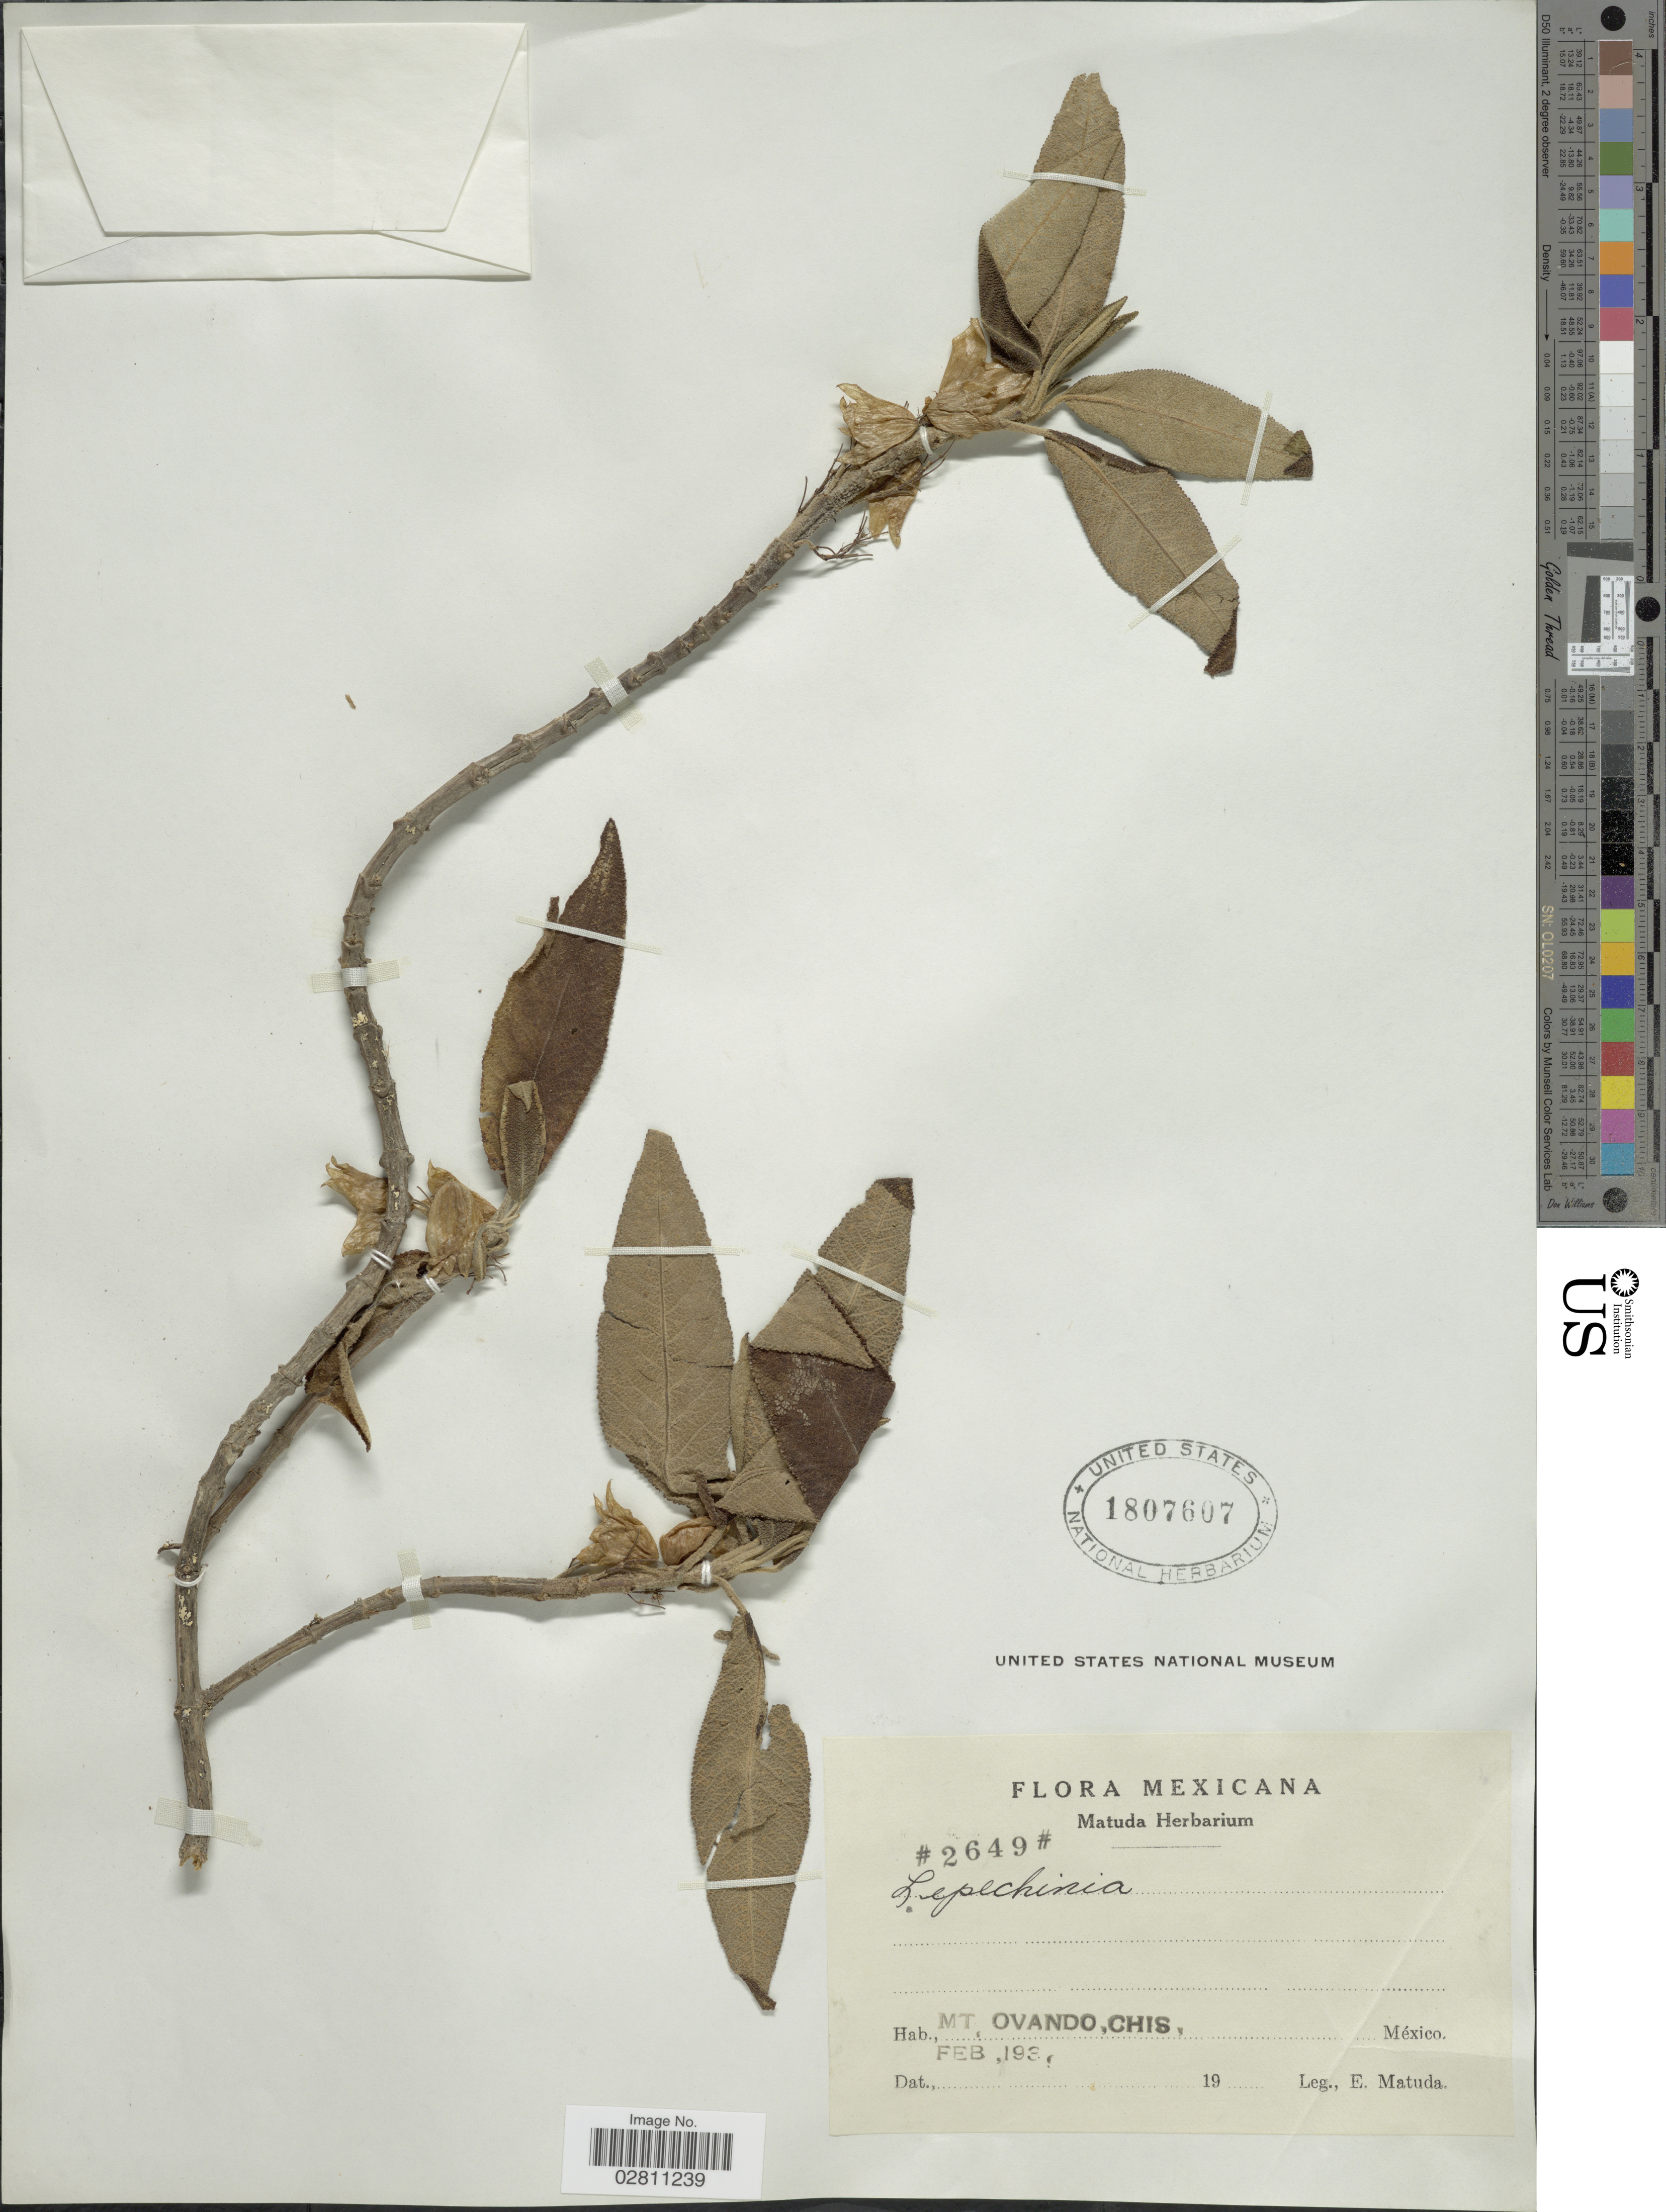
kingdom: Plantae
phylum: Tracheophyta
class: Magnoliopsida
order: Lamiales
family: Lamiaceae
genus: Chaunostoma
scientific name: Chaunostoma mecistandrum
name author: Donn. Sm.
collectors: E. Matuda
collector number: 2649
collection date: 1939-02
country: Mexico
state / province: Chiapas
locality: Mt. Ovando.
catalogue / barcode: US 1807607